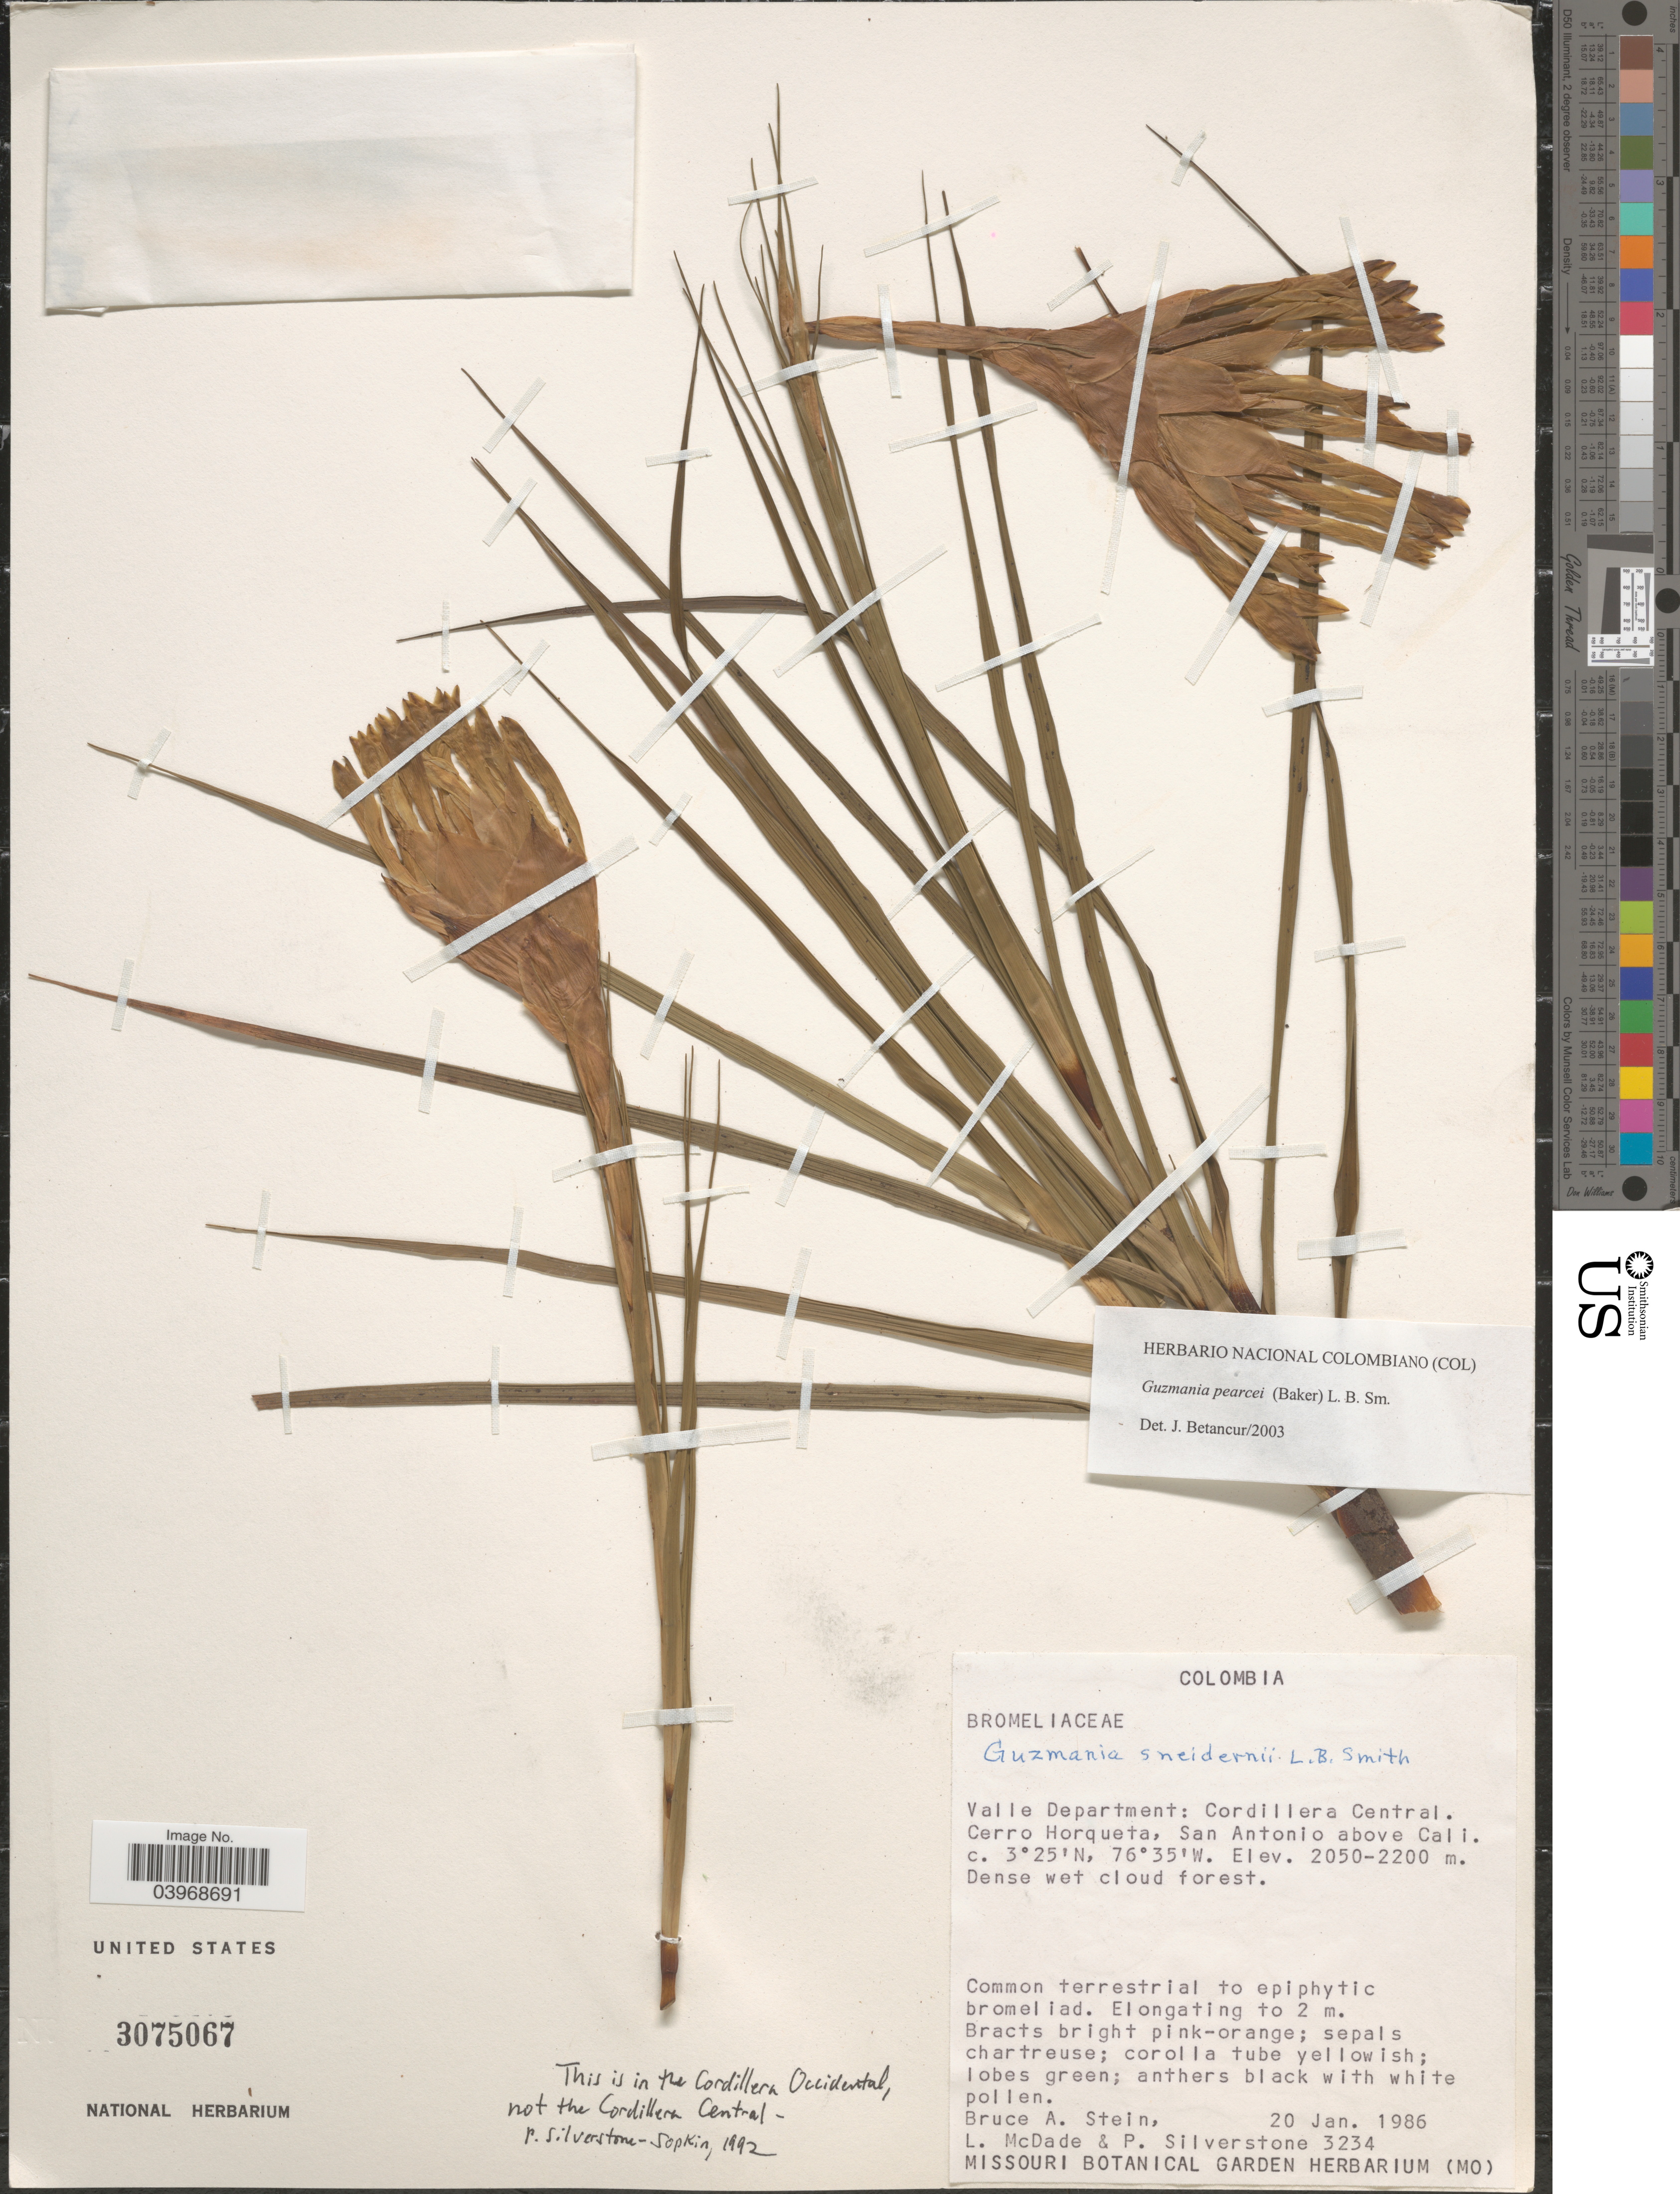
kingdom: Plantae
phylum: Tracheophyta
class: Liliopsida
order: Poales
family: Bromeliaceae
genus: Guzmania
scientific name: Guzmania pearcei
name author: L.B. Sm.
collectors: B. A. Stein, L. McDade & P. Silverstone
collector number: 3234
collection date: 1986-01-20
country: Colombia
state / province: Valle del Cauca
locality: Valle Department: Cordillera Central. Cerro Horqueta, San Antonio above Cali.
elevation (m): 2050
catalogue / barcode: US 3075067